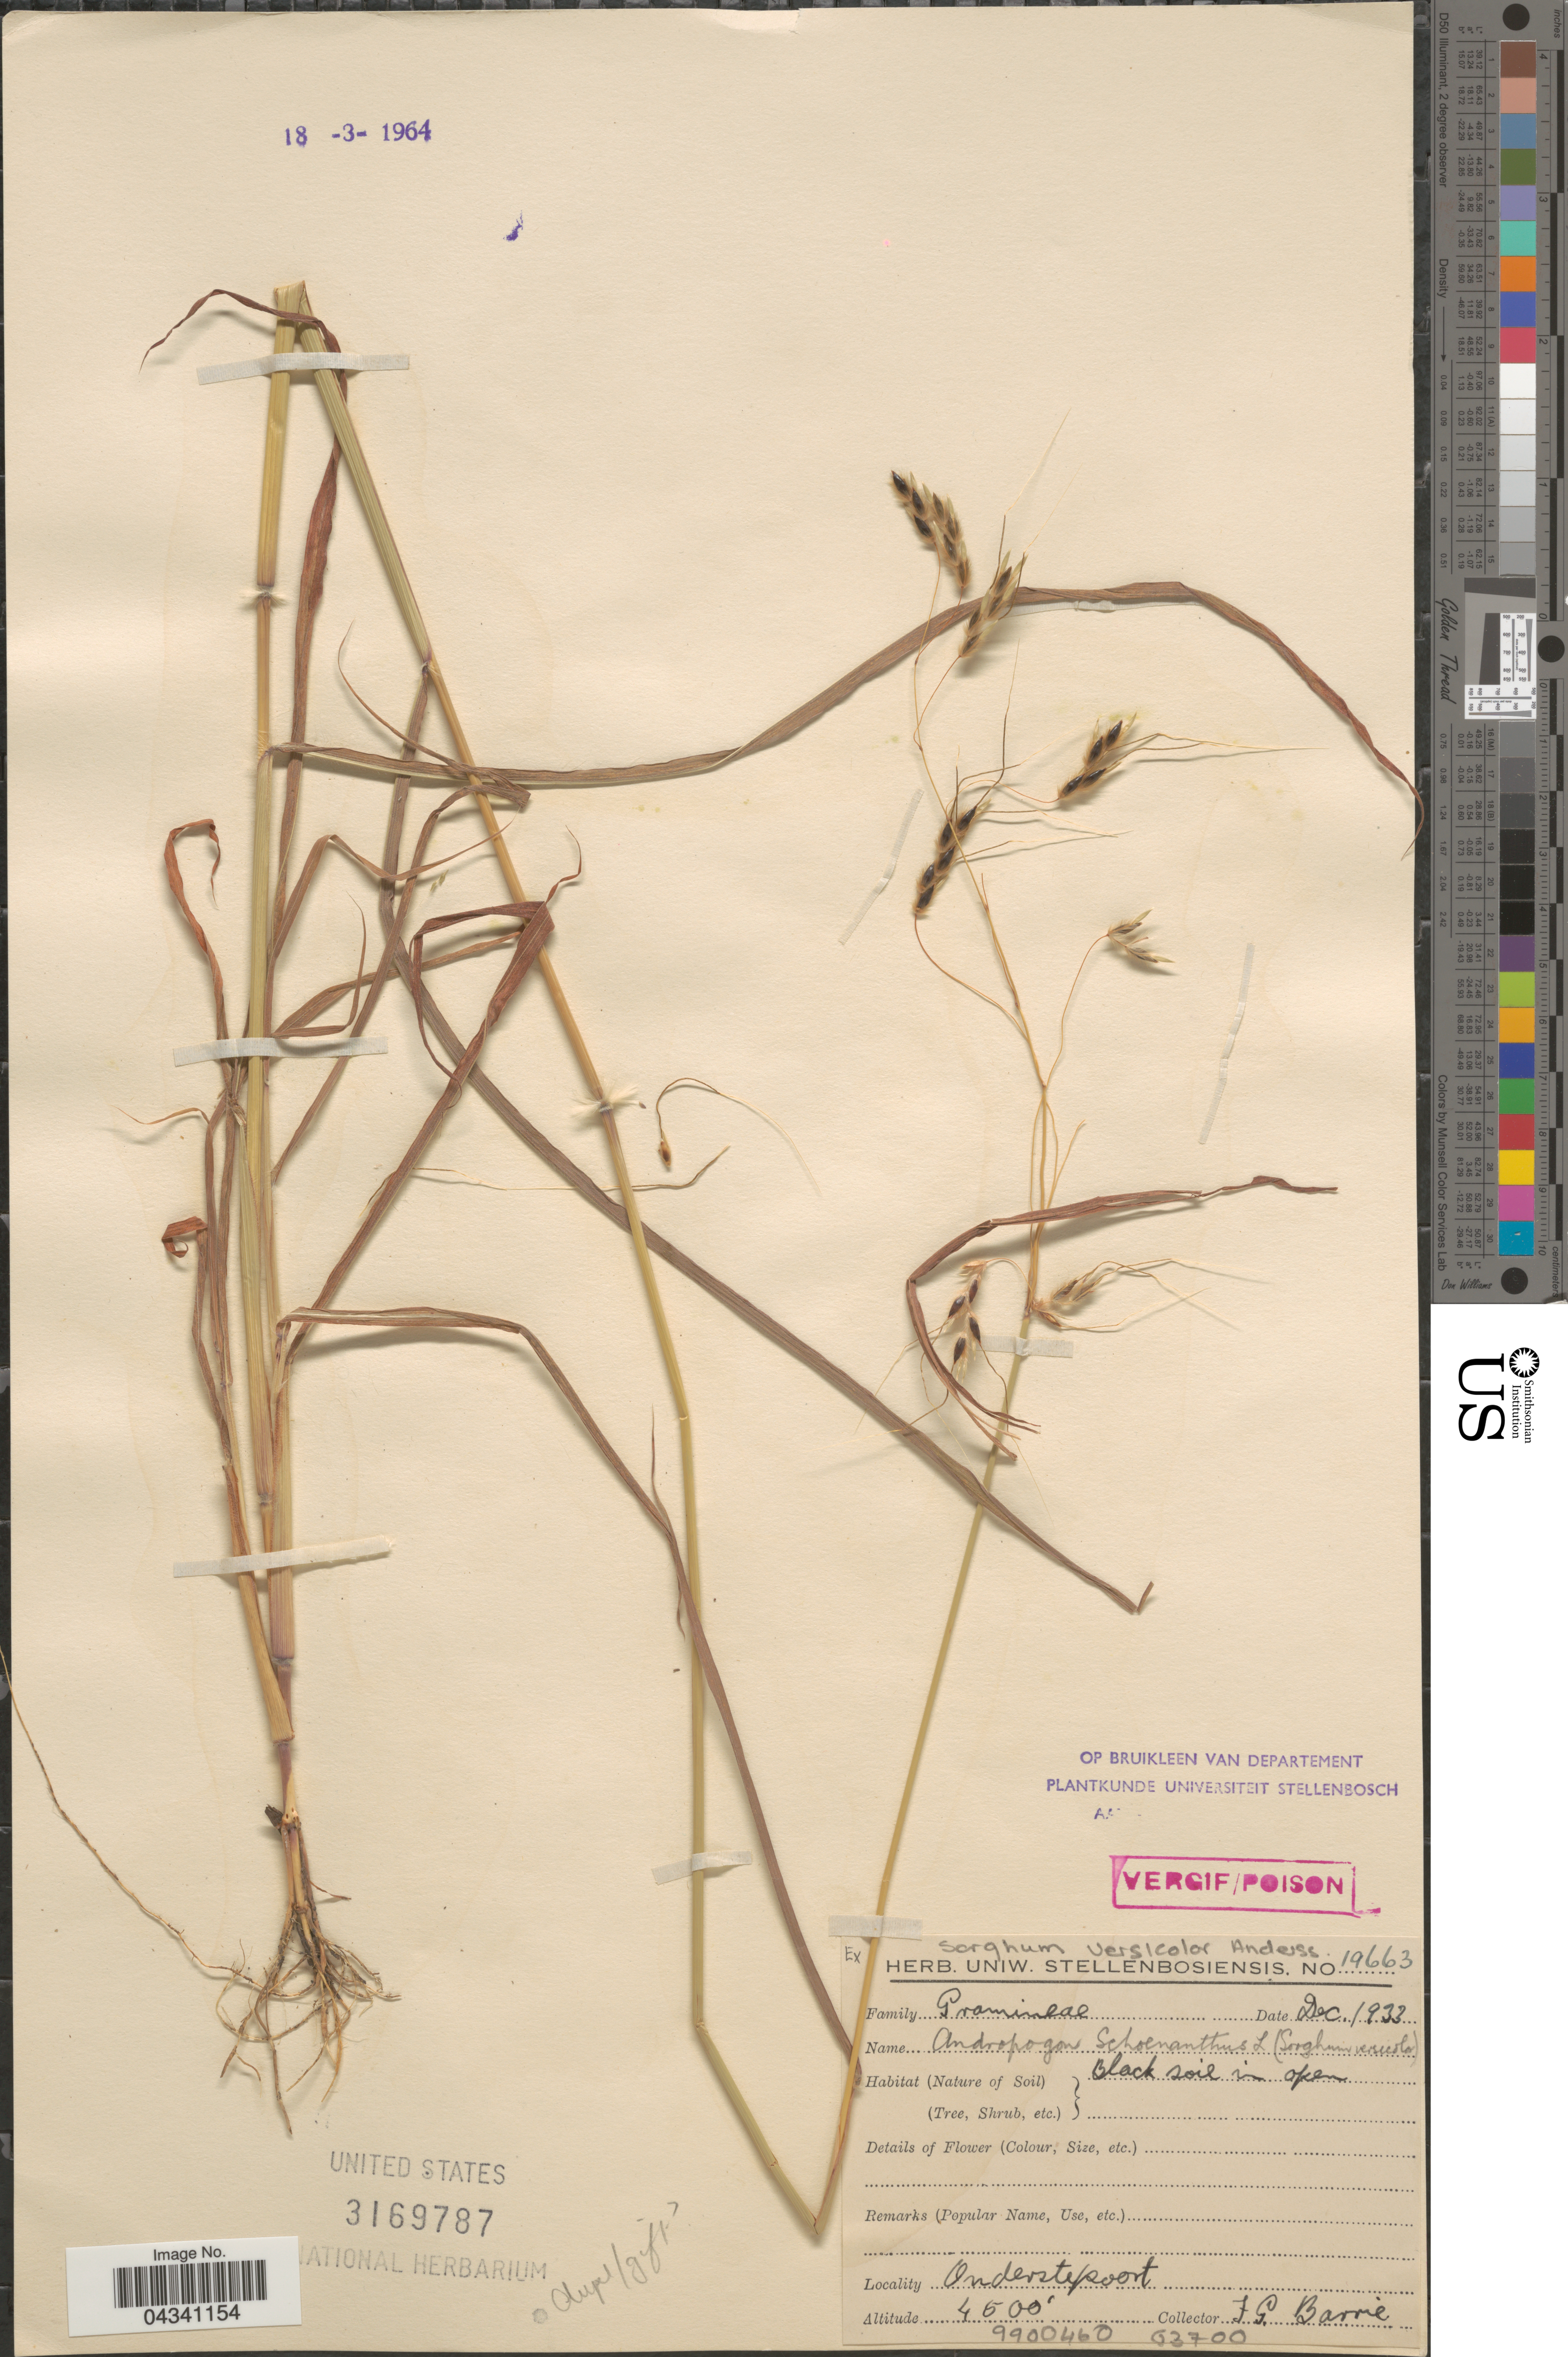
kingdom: Plantae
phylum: Tracheophyta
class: Liliopsida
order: Poales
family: Poaceae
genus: Sorghum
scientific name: Sorghum versicolor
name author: Andersson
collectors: F. Barrie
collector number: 19663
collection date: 1933-12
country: South Africa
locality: Onderstepoort.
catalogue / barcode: US 3169787